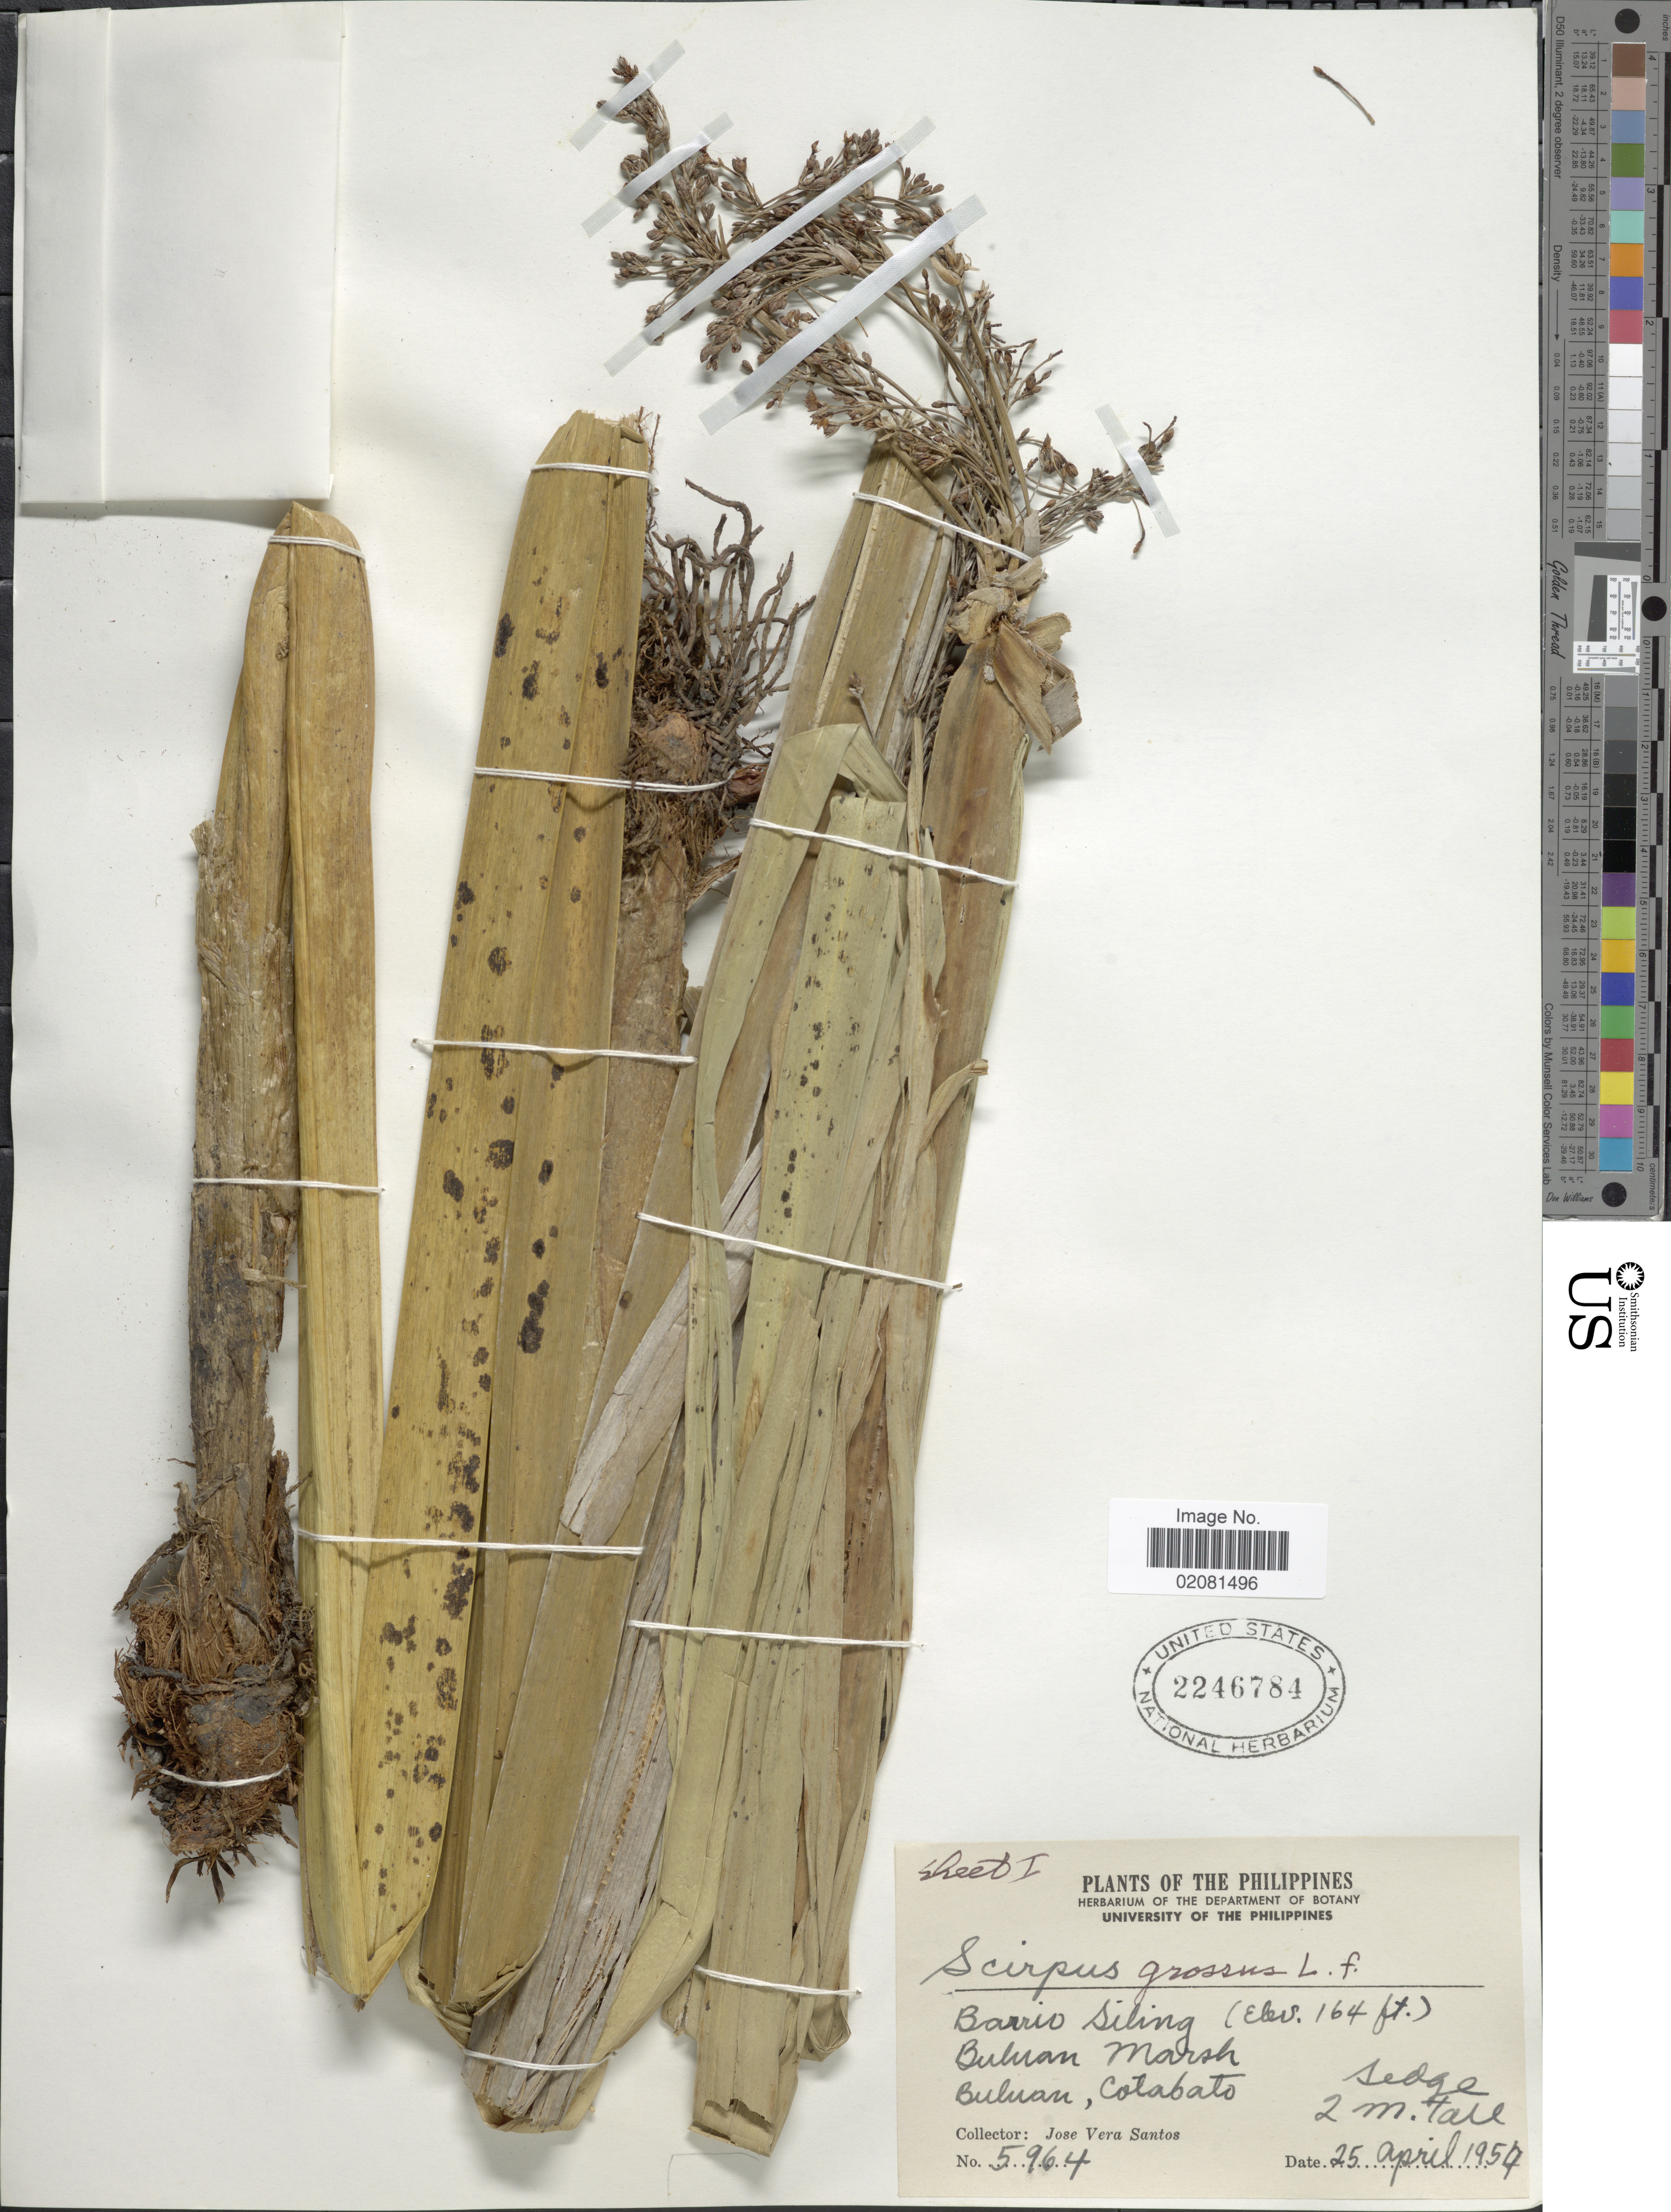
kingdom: Plantae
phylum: Tracheophyta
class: Liliopsida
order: Poales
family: Cyperaceae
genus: Actinoscirpus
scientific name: Actinoscirpus grossus var. grossus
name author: (L. f.) Goetgh. & D.A. Simpson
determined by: Strong, M. T., (US), Smithsonian Institution - National Museum of Natural History (UNITED STATES)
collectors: J. V. Santos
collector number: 5964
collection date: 1957-04-25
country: Philippines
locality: Barrio Siling. Bulnan Marsh. Buluan, Cotabato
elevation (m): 50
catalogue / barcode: US 2246784